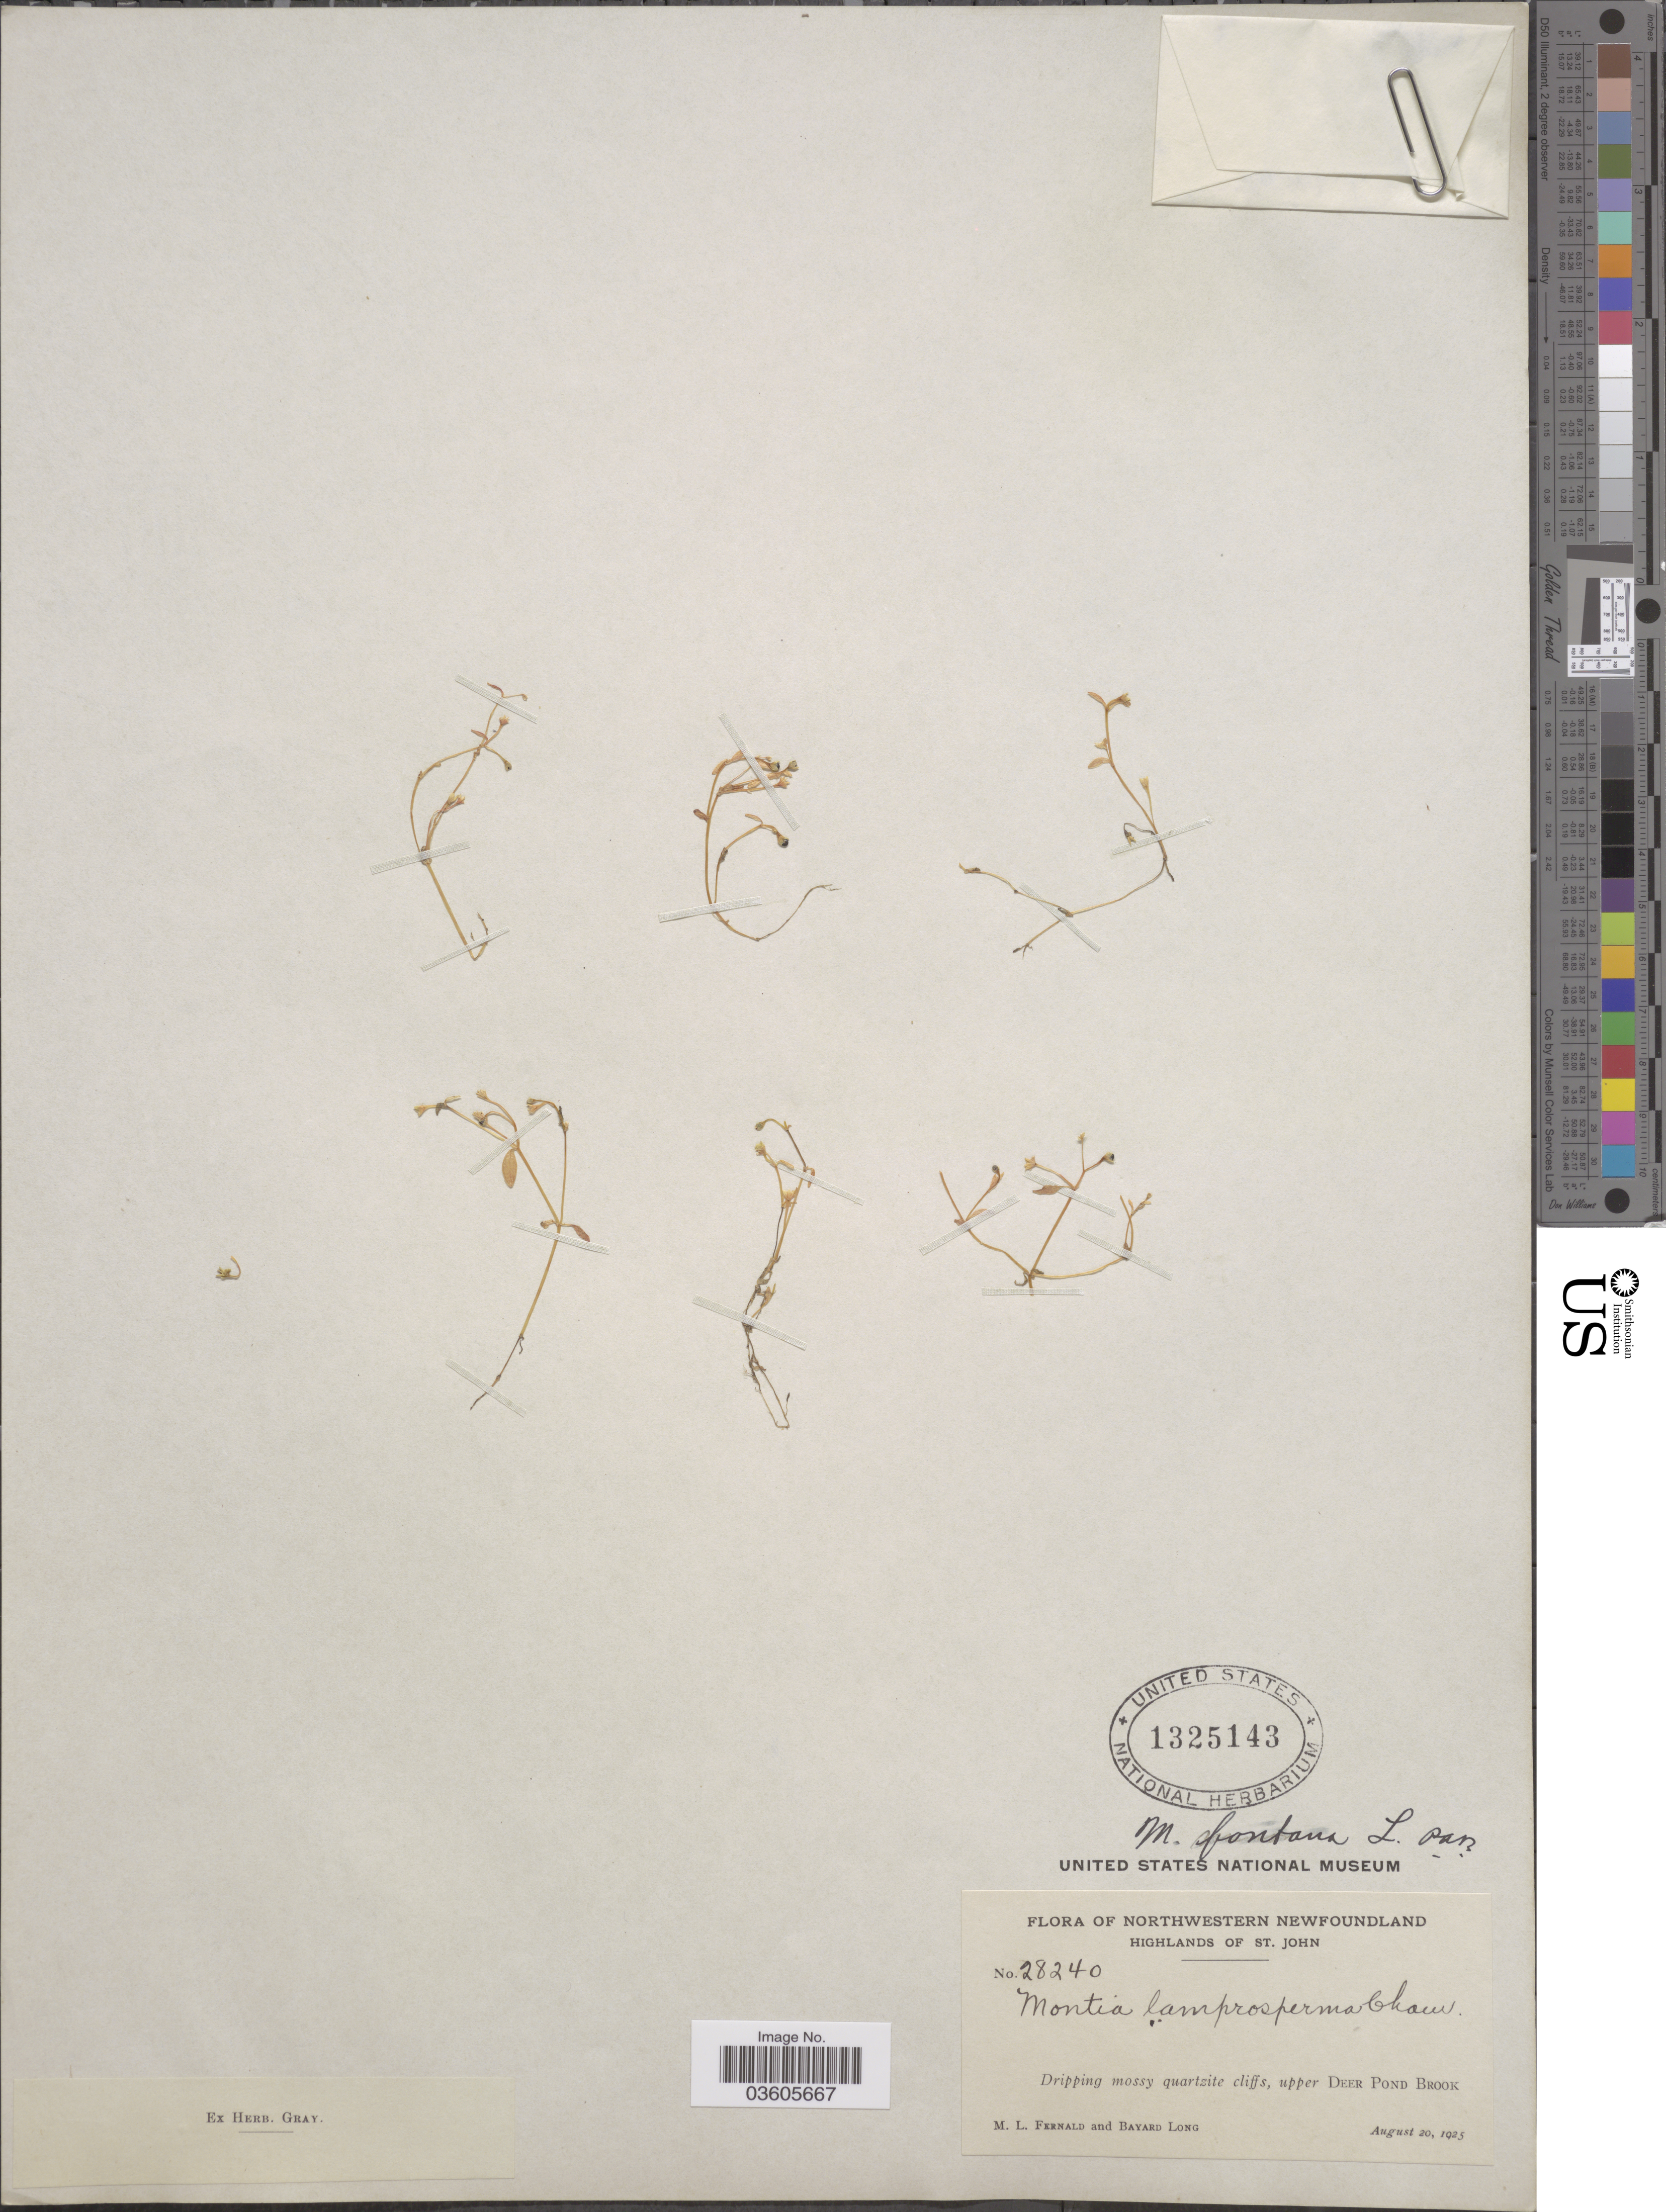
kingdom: Plantae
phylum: Tracheophyta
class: Magnoliopsida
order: Caryophyllales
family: Montiaceae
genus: Montia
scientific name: Montia fontana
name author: L.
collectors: M. L. Fernald & B. Long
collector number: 28240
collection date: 1925-08-20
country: Canada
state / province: Newfoundland and Labrador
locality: Northwestern Newfoundland. Highlands of St. John. Dripping mossy quartzite cliffs, upper Deer Pond Brook.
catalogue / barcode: US 1325143